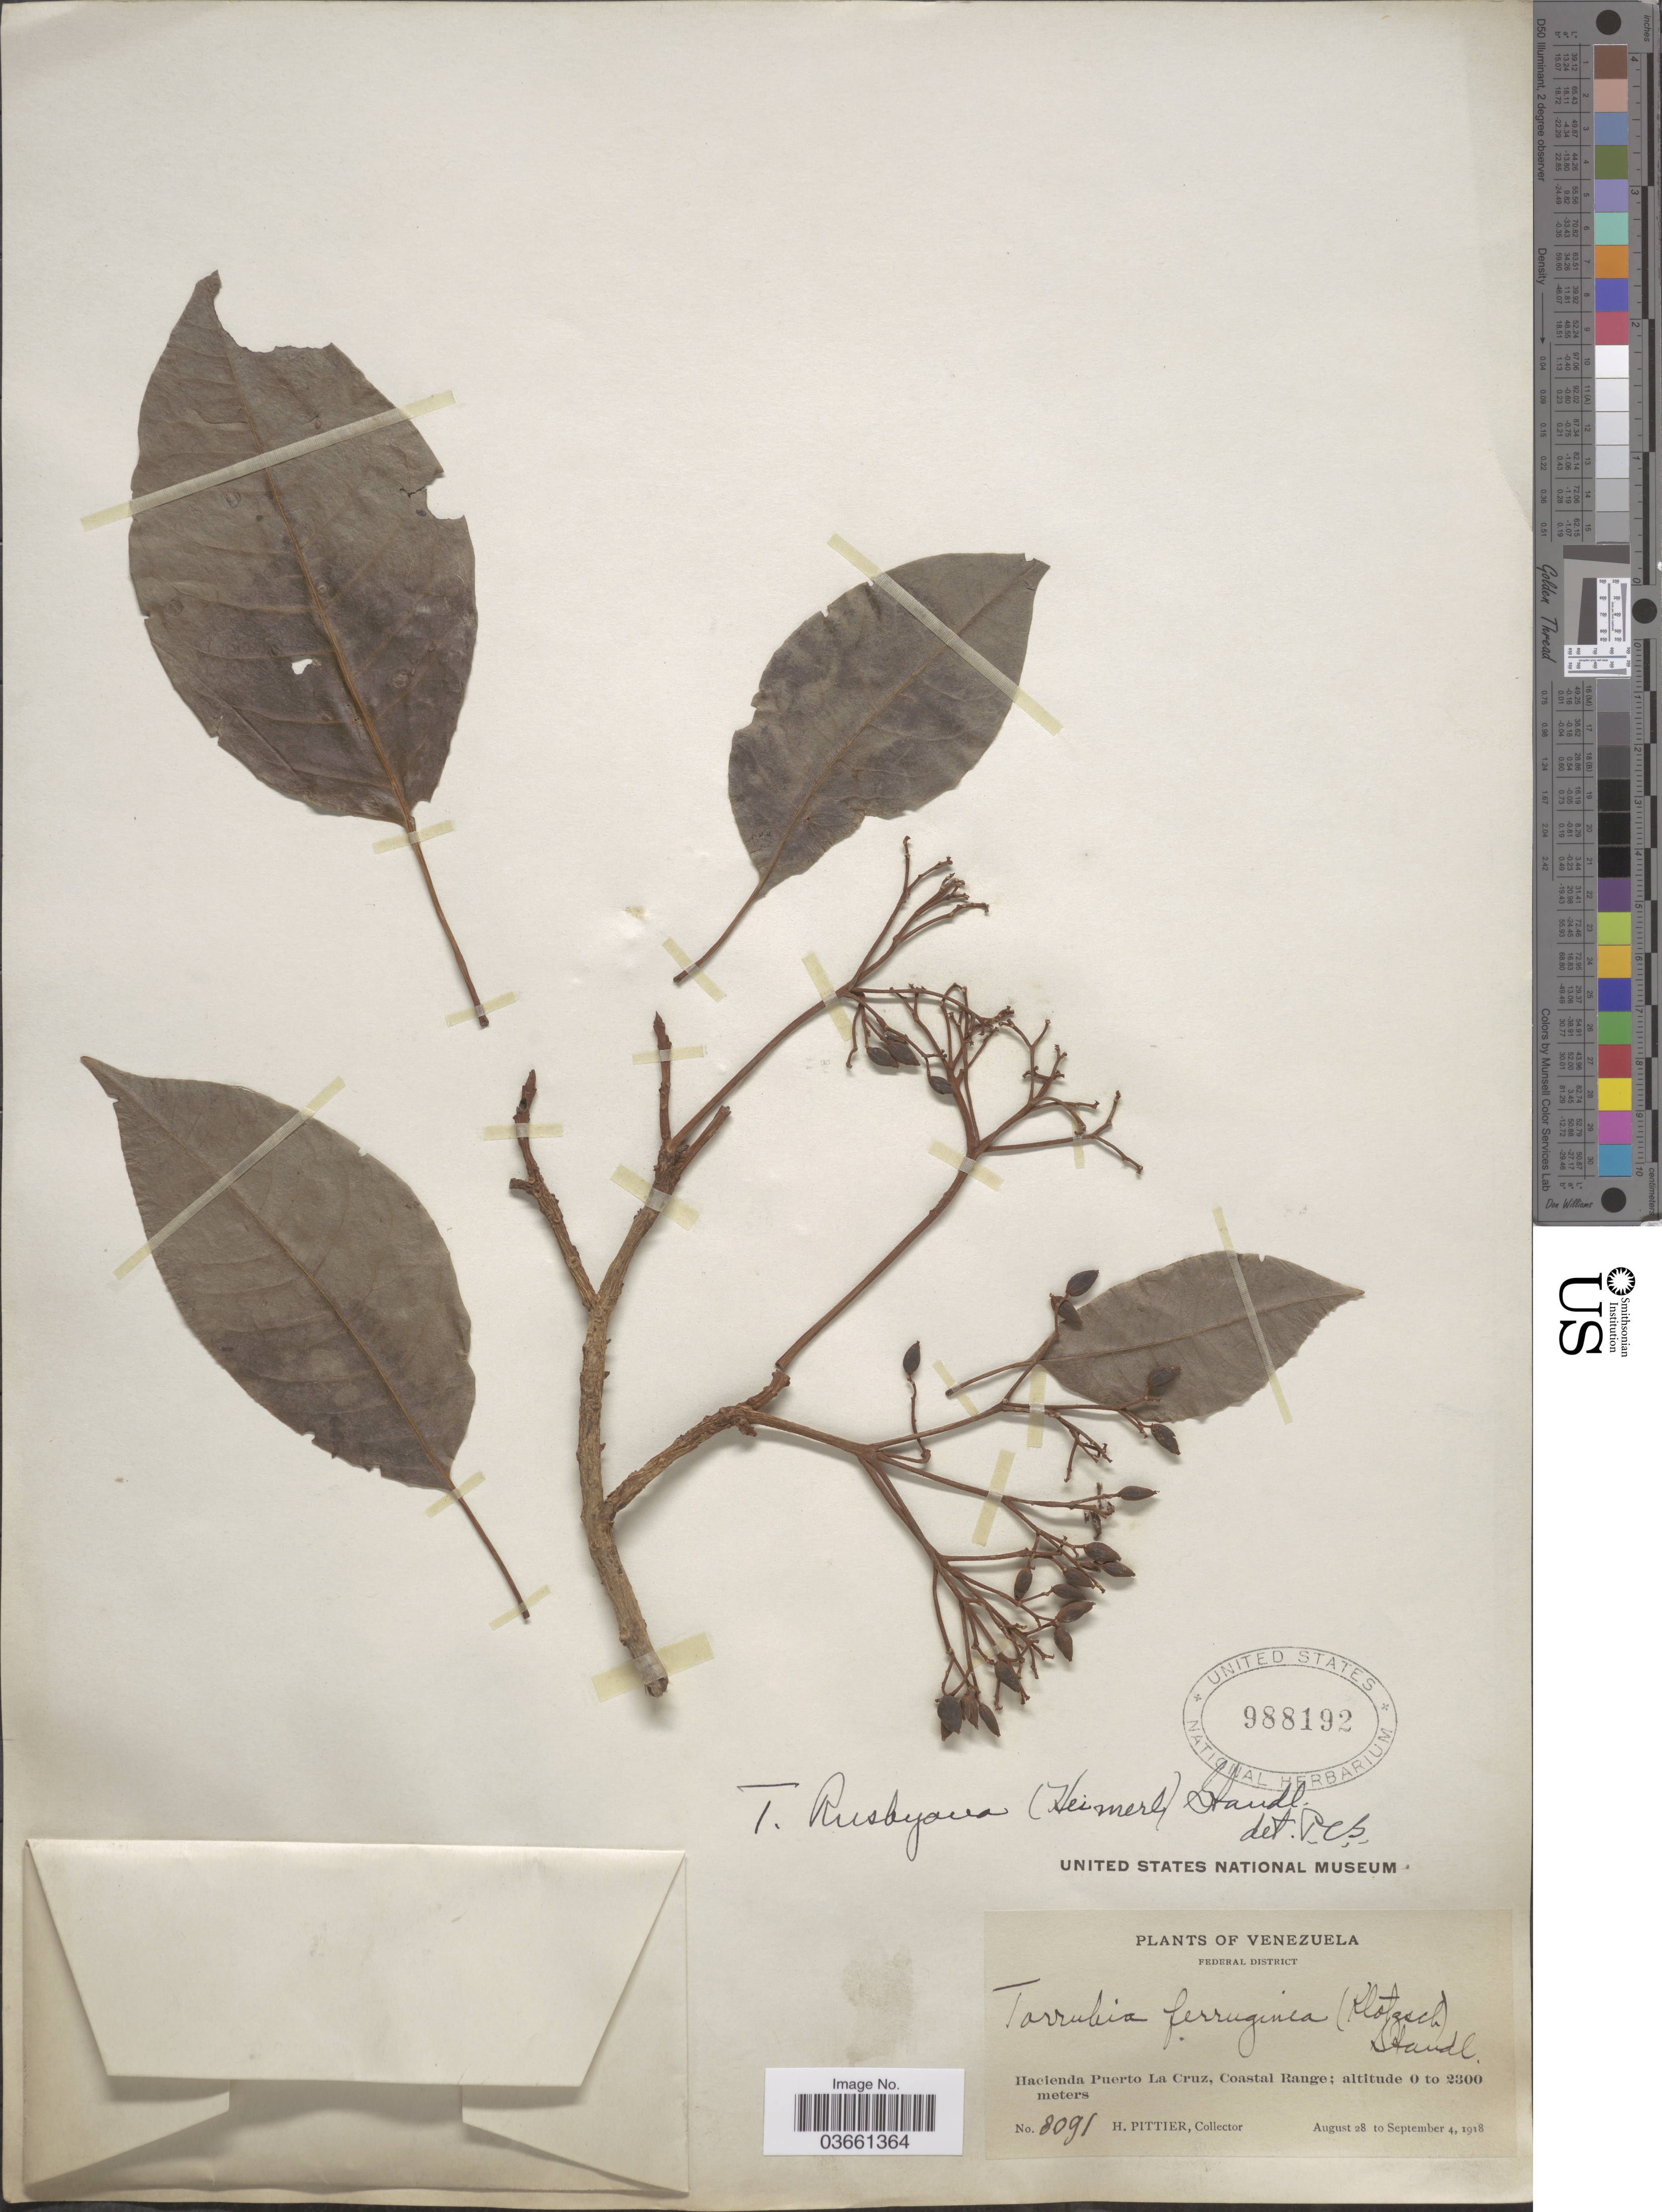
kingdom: Plantae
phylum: Tracheophyta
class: Magnoliopsida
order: Caryophyllales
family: Nyctaginaceae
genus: Guapira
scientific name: Guapira rusbyana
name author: (Standl.) Lundell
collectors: H. F. Pittier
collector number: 8091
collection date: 1918-08-28/1918-09-04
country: Venezuela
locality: Federal District. Hacienda Puerto La Cruz, Coastal Range.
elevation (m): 0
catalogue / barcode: US 988192